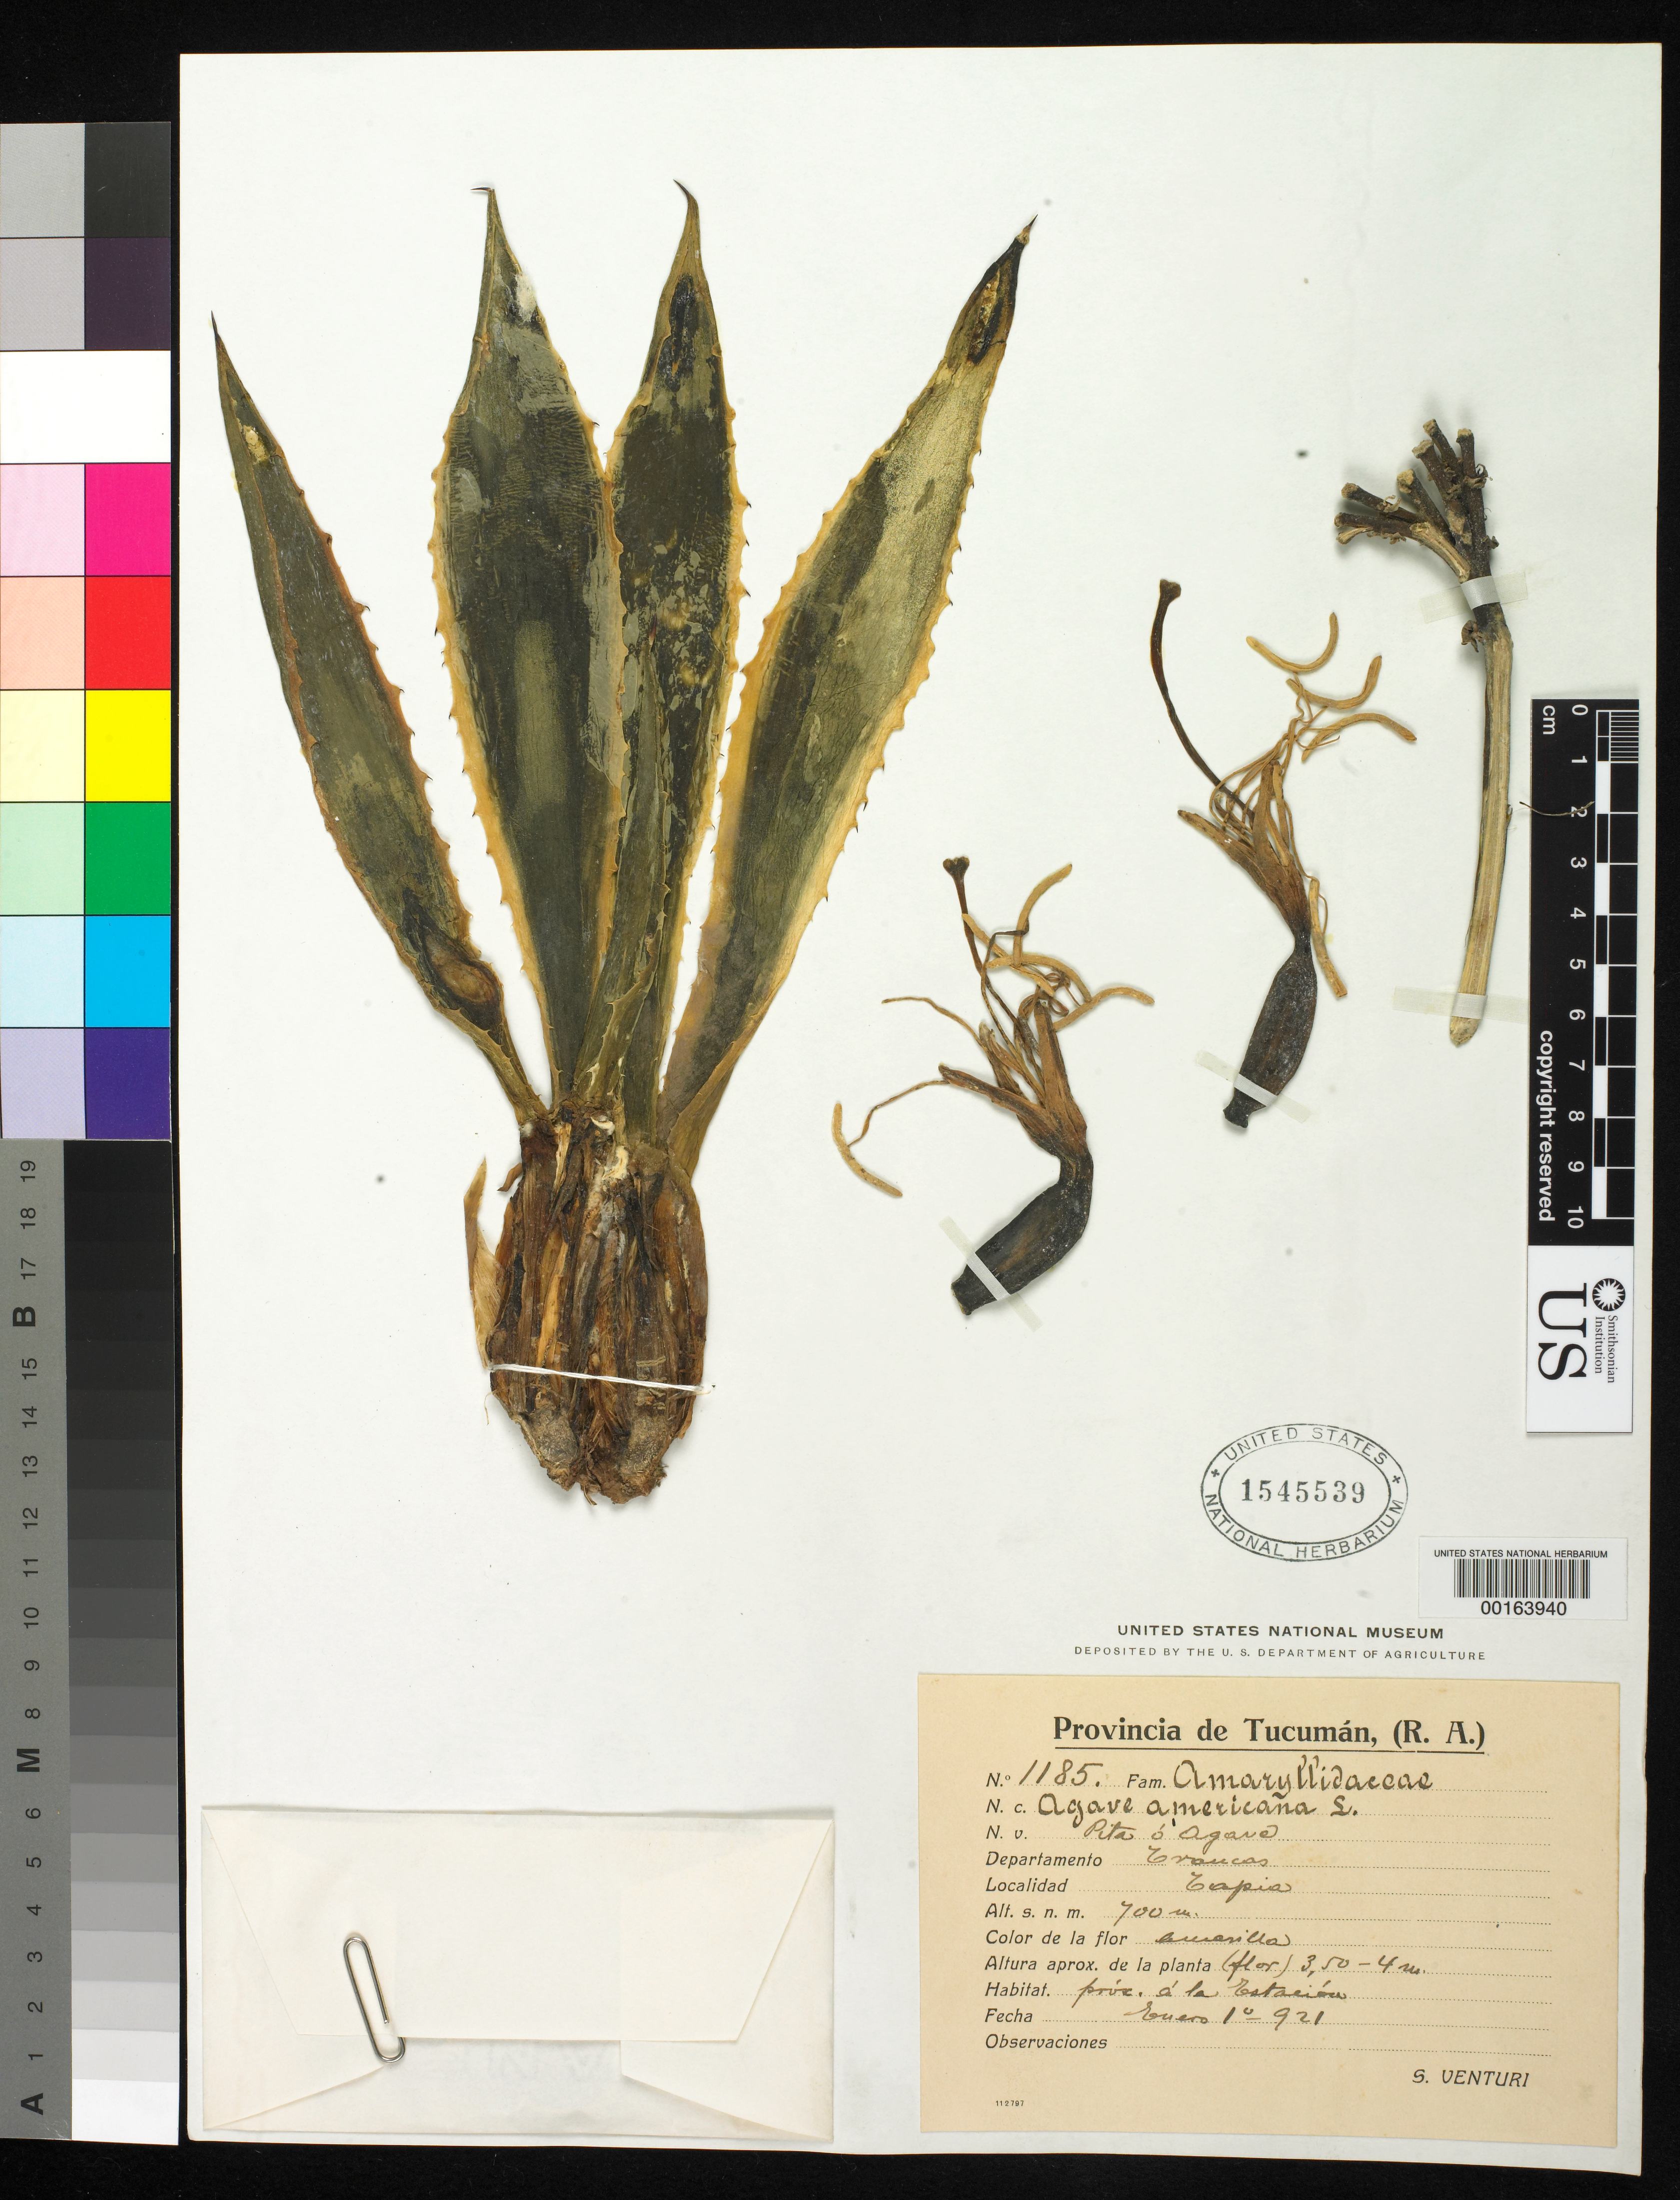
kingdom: Plantae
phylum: Tracheophyta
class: Liliopsida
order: Asparagales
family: Asparagaceae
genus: Agave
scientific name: Agave americana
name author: L.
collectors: S. Venturi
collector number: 1185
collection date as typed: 10 Jan 1921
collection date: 1921-01-10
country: Argentina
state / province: Tucumán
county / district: Trancas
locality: Tapia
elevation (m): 700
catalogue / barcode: US 1545539